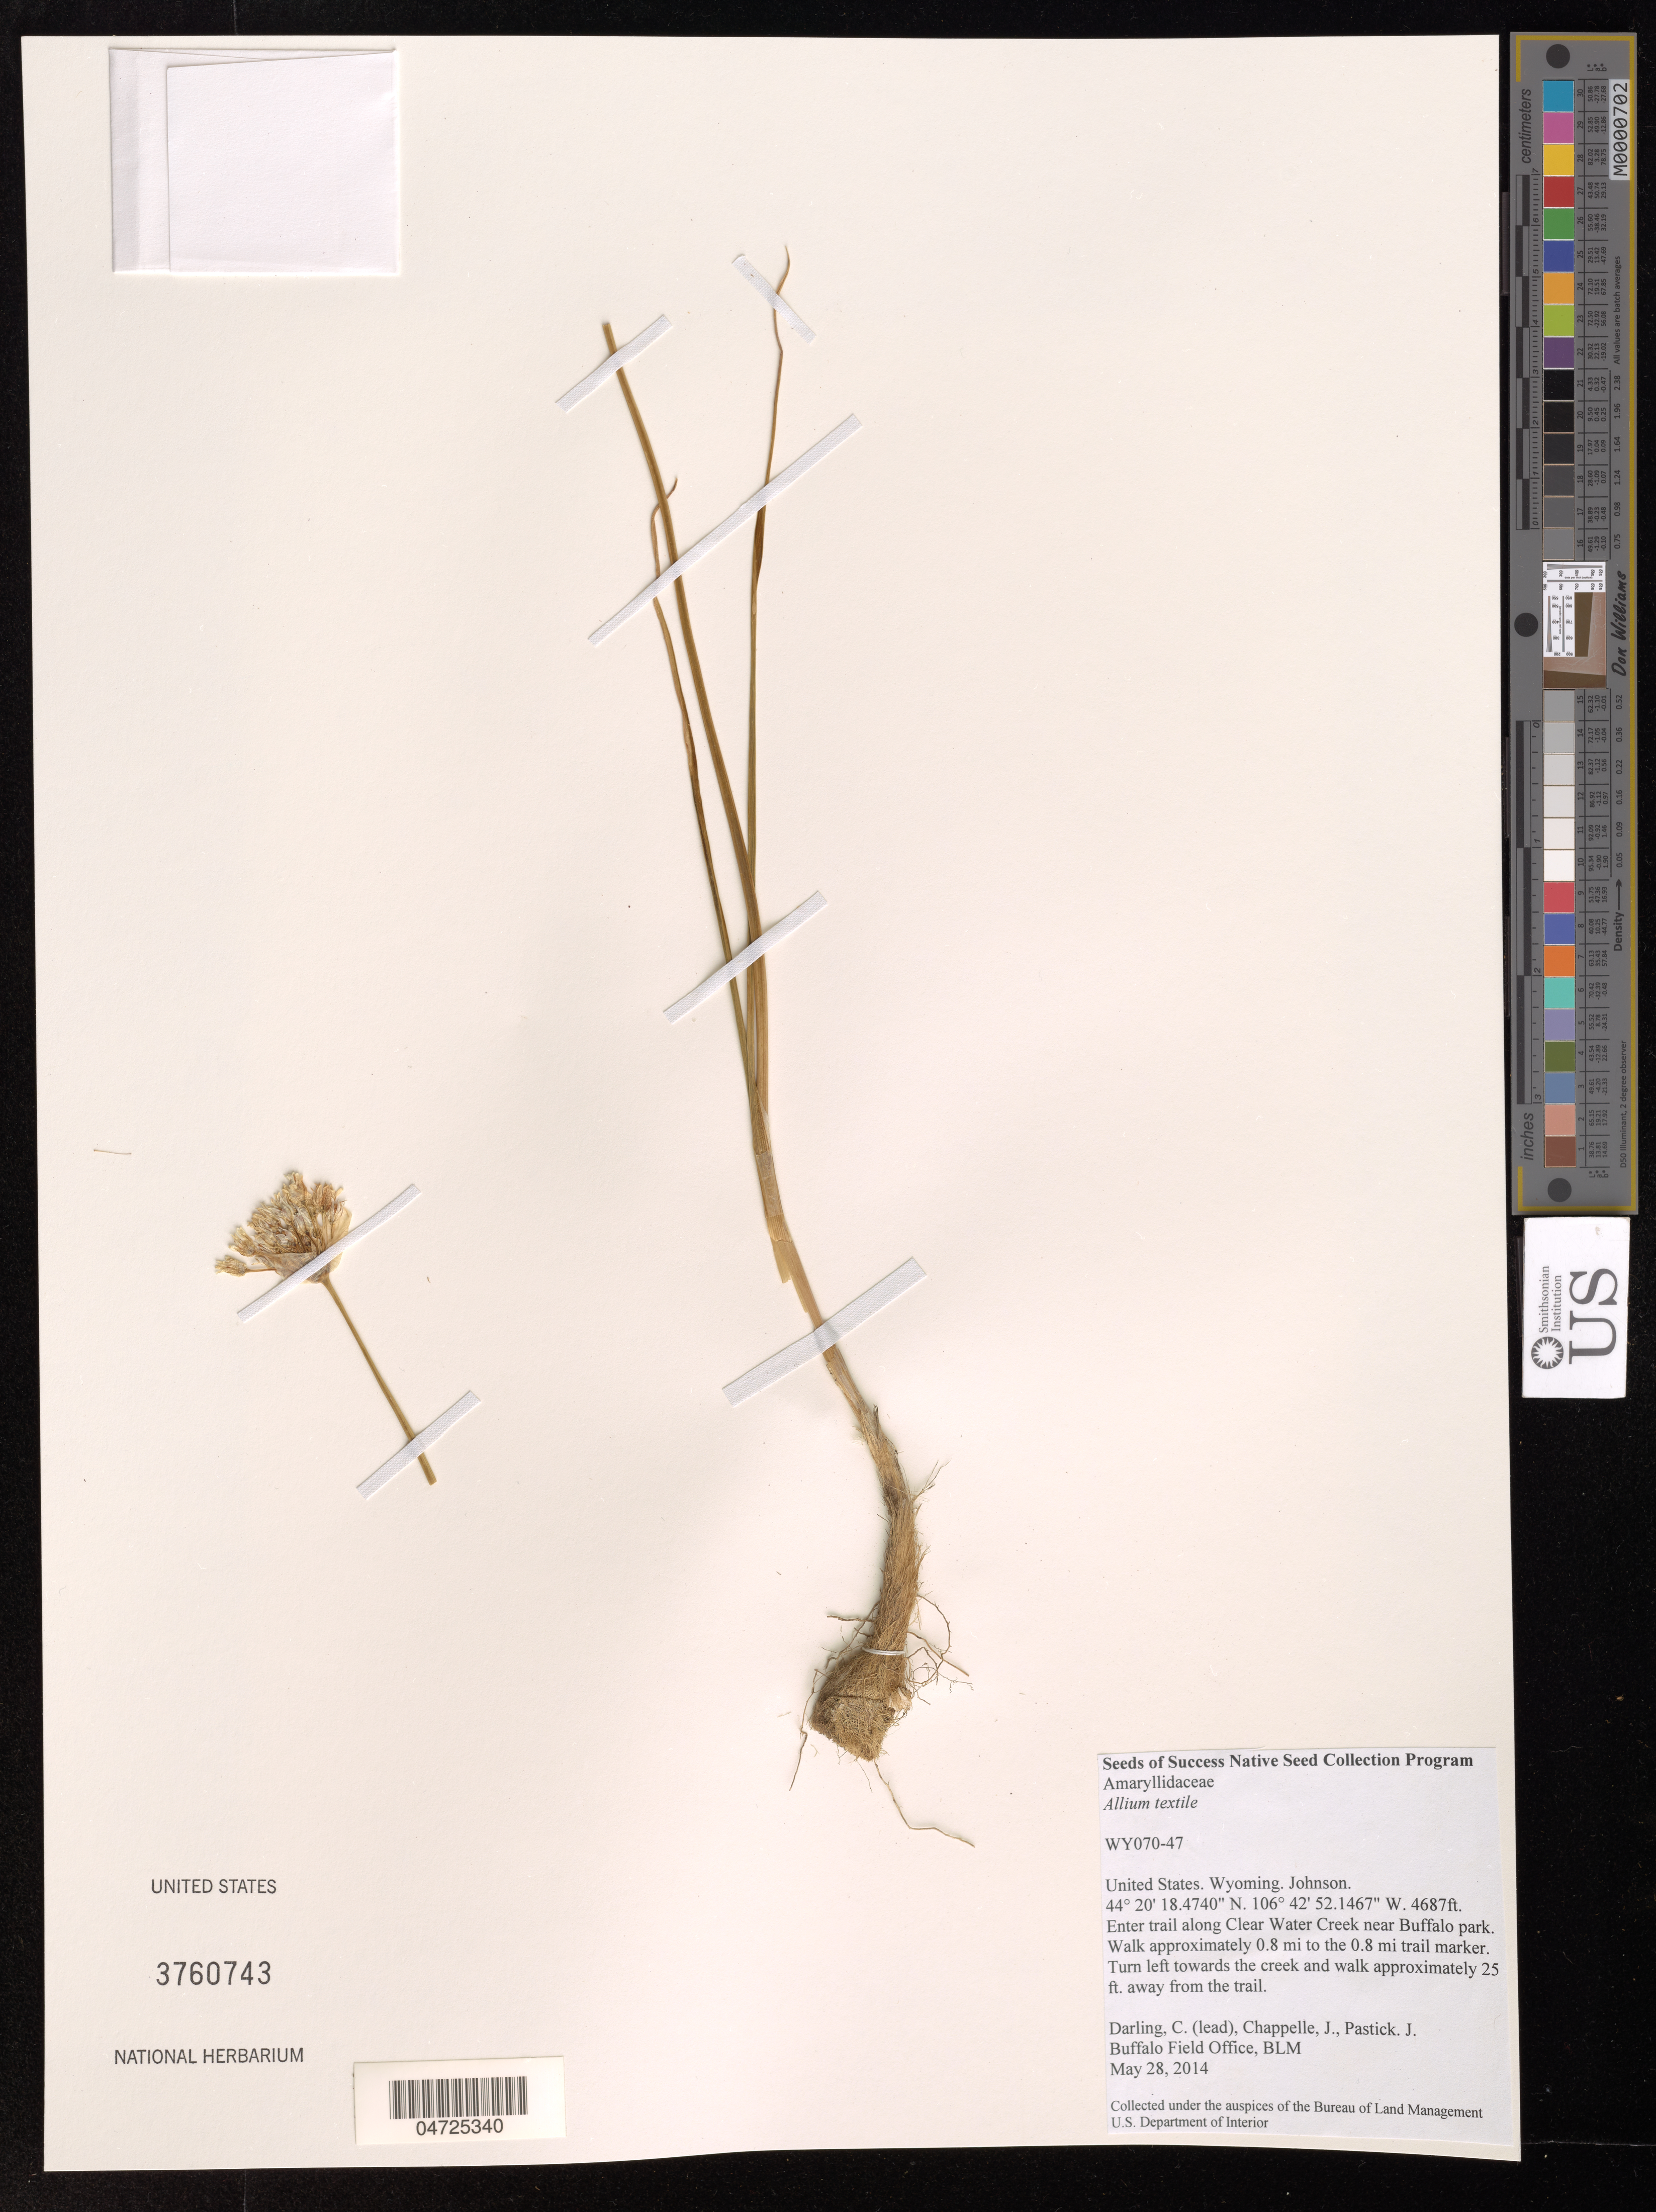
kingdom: Plantae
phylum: Tracheophyta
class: Liliopsida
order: Asparagales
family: Amaryllidaceae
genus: Allium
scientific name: Allium textile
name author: A. Nelson & J.F. Macbr.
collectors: C. Darling, J. Chappelle & J. Pastick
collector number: WY070-47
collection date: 2014-05-28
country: United States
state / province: Wyoming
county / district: Johnson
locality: Johnson. Enter trail along Clear Water Creek near Buffalo park. Walk approximately 0.8 mi to the 0.8 mi trail marker. Turn left towards the creek and walk approximately 25 ft. away from the trail.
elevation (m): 1429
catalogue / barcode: US 3760743